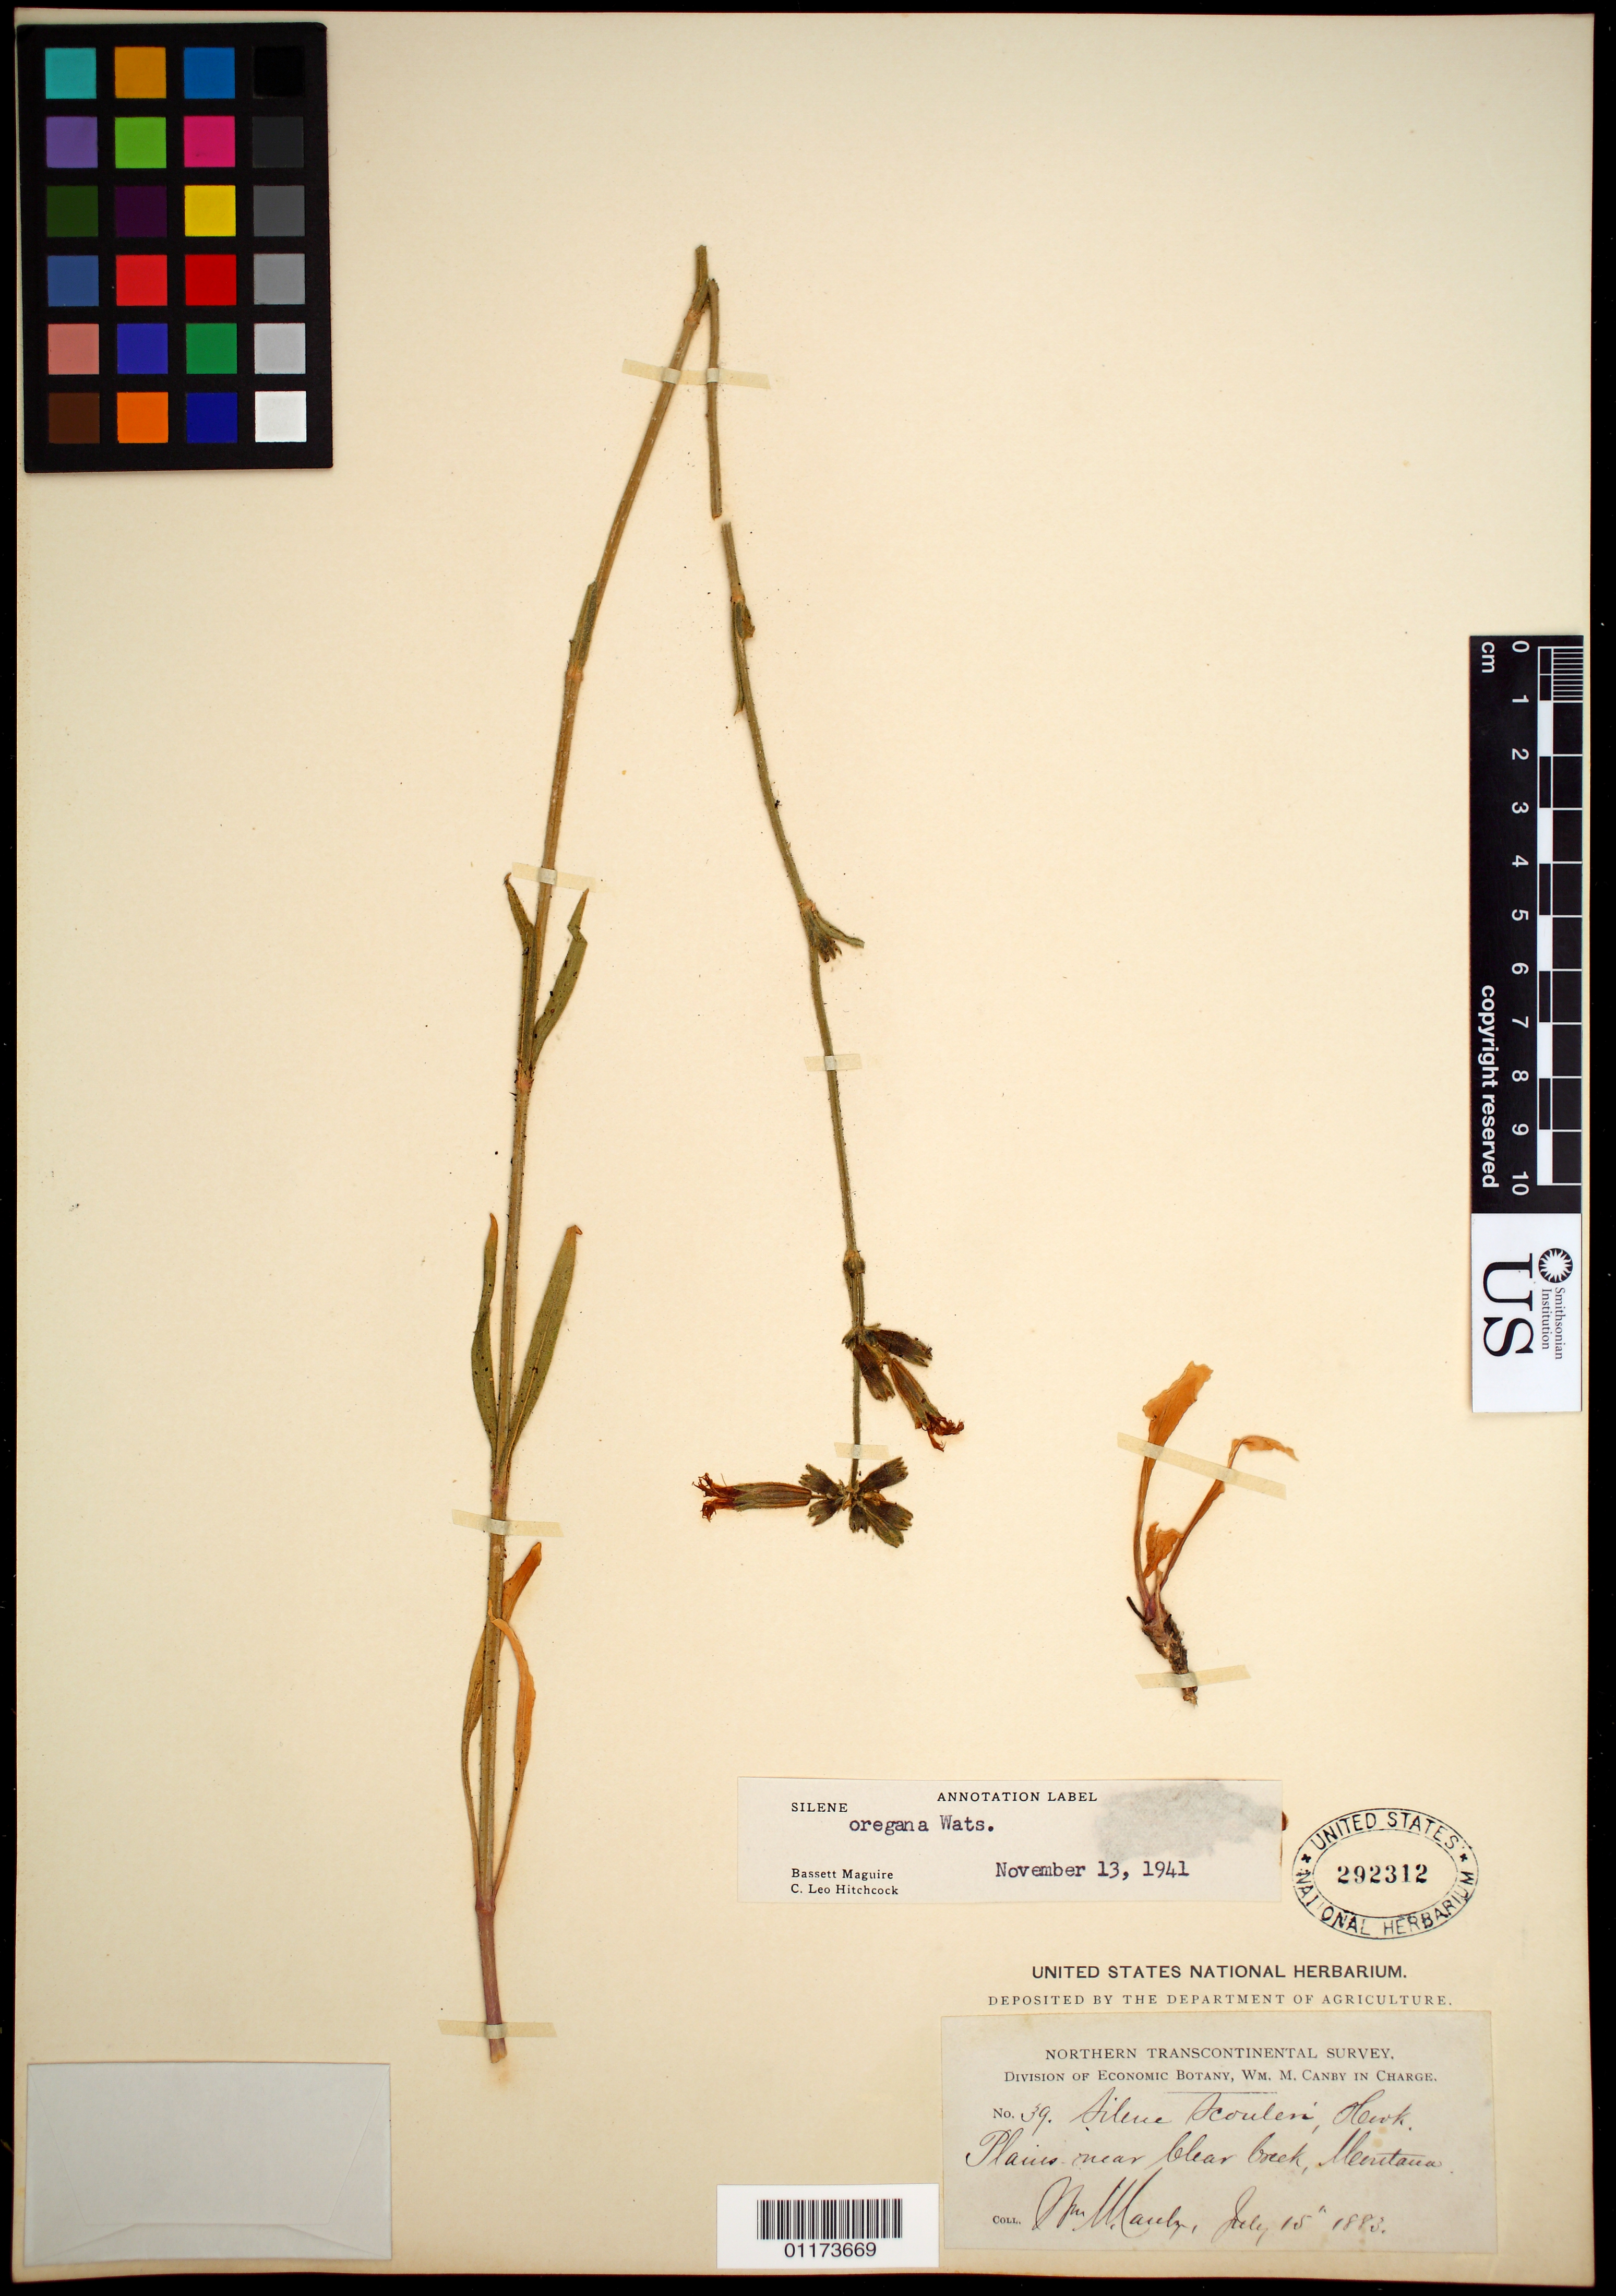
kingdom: Plantae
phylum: Tracheophyta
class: Magnoliopsida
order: Caryophyllales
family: Caryophyllaceae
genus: Silene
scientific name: Silene oregana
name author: S. Watson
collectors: W. M. Canby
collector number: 39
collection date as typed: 15 Jul 1883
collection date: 1883-07-15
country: United States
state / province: Montana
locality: Plains near Clear Creek.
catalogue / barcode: US 292312